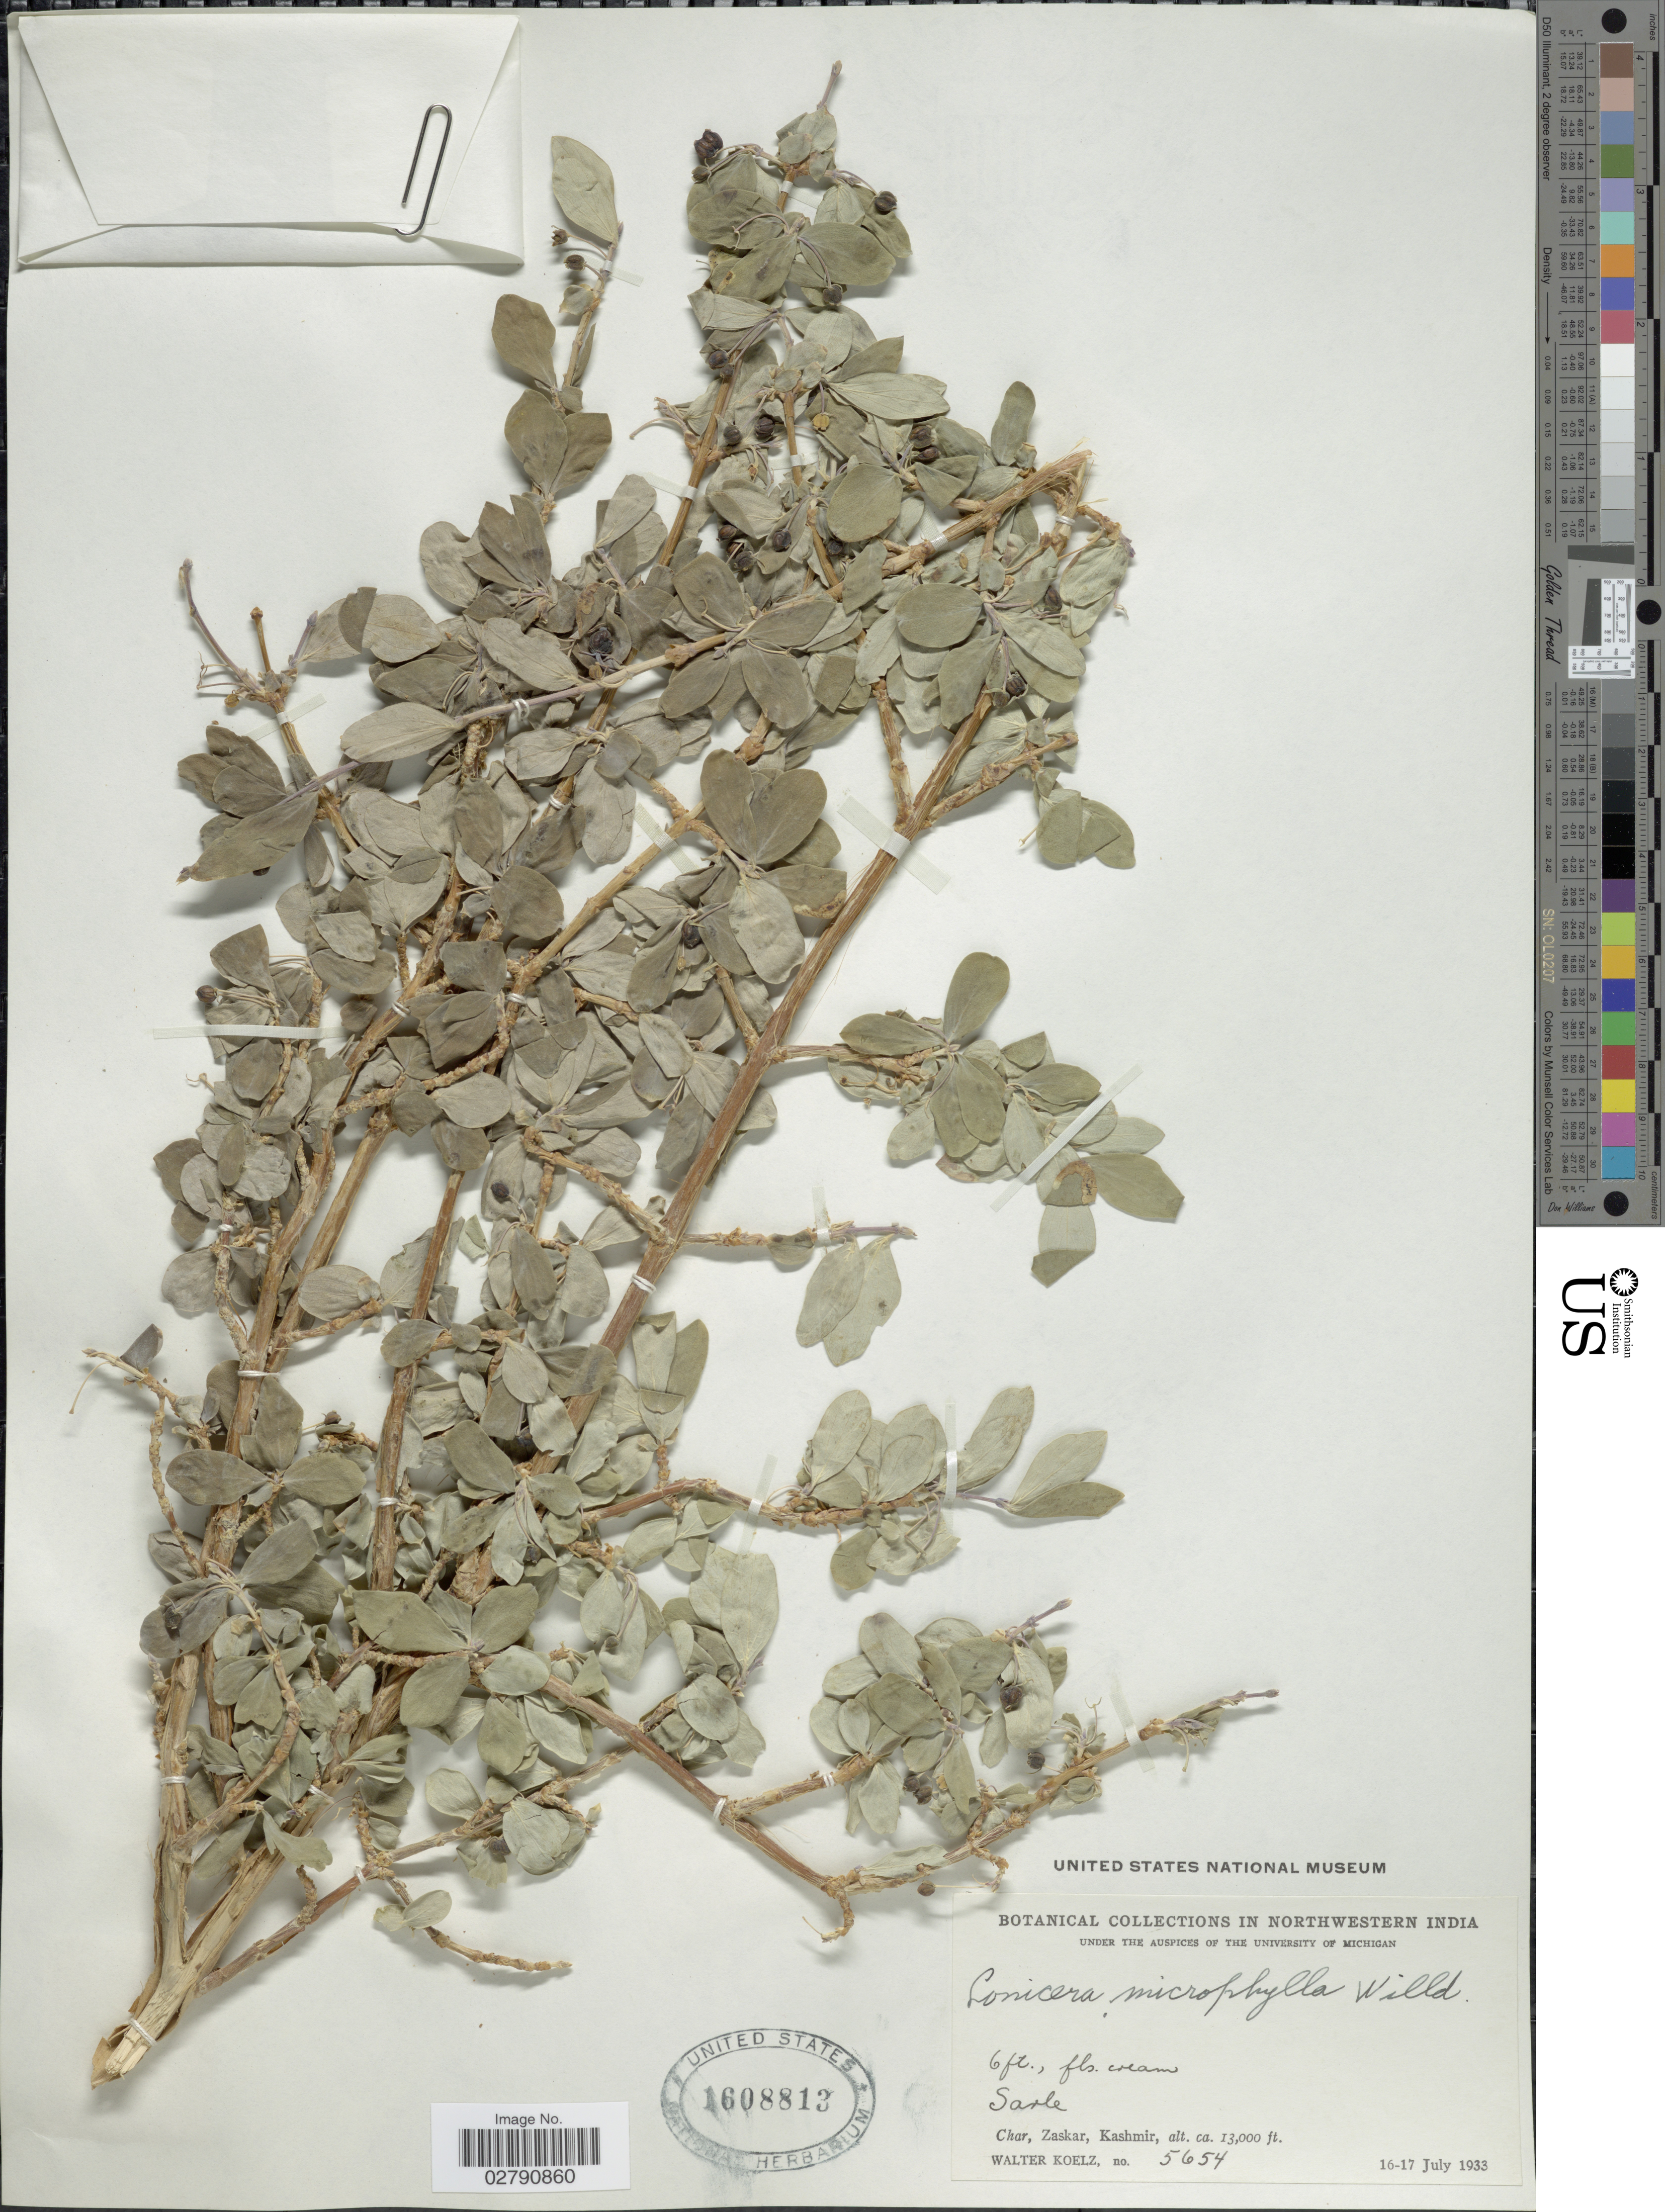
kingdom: Plantae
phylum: Tracheophyta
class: Magnoliopsida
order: Dipsacales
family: Caprifoliaceae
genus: Lonicera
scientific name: Lonicera microphylla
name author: Willd. ex Schult.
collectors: W. N. Koelz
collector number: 5654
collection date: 1933-07-16/1933-07-17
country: India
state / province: Ladakh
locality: Sarle. Char, Zaskar, Kashmir.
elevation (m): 3962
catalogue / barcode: US 1608813